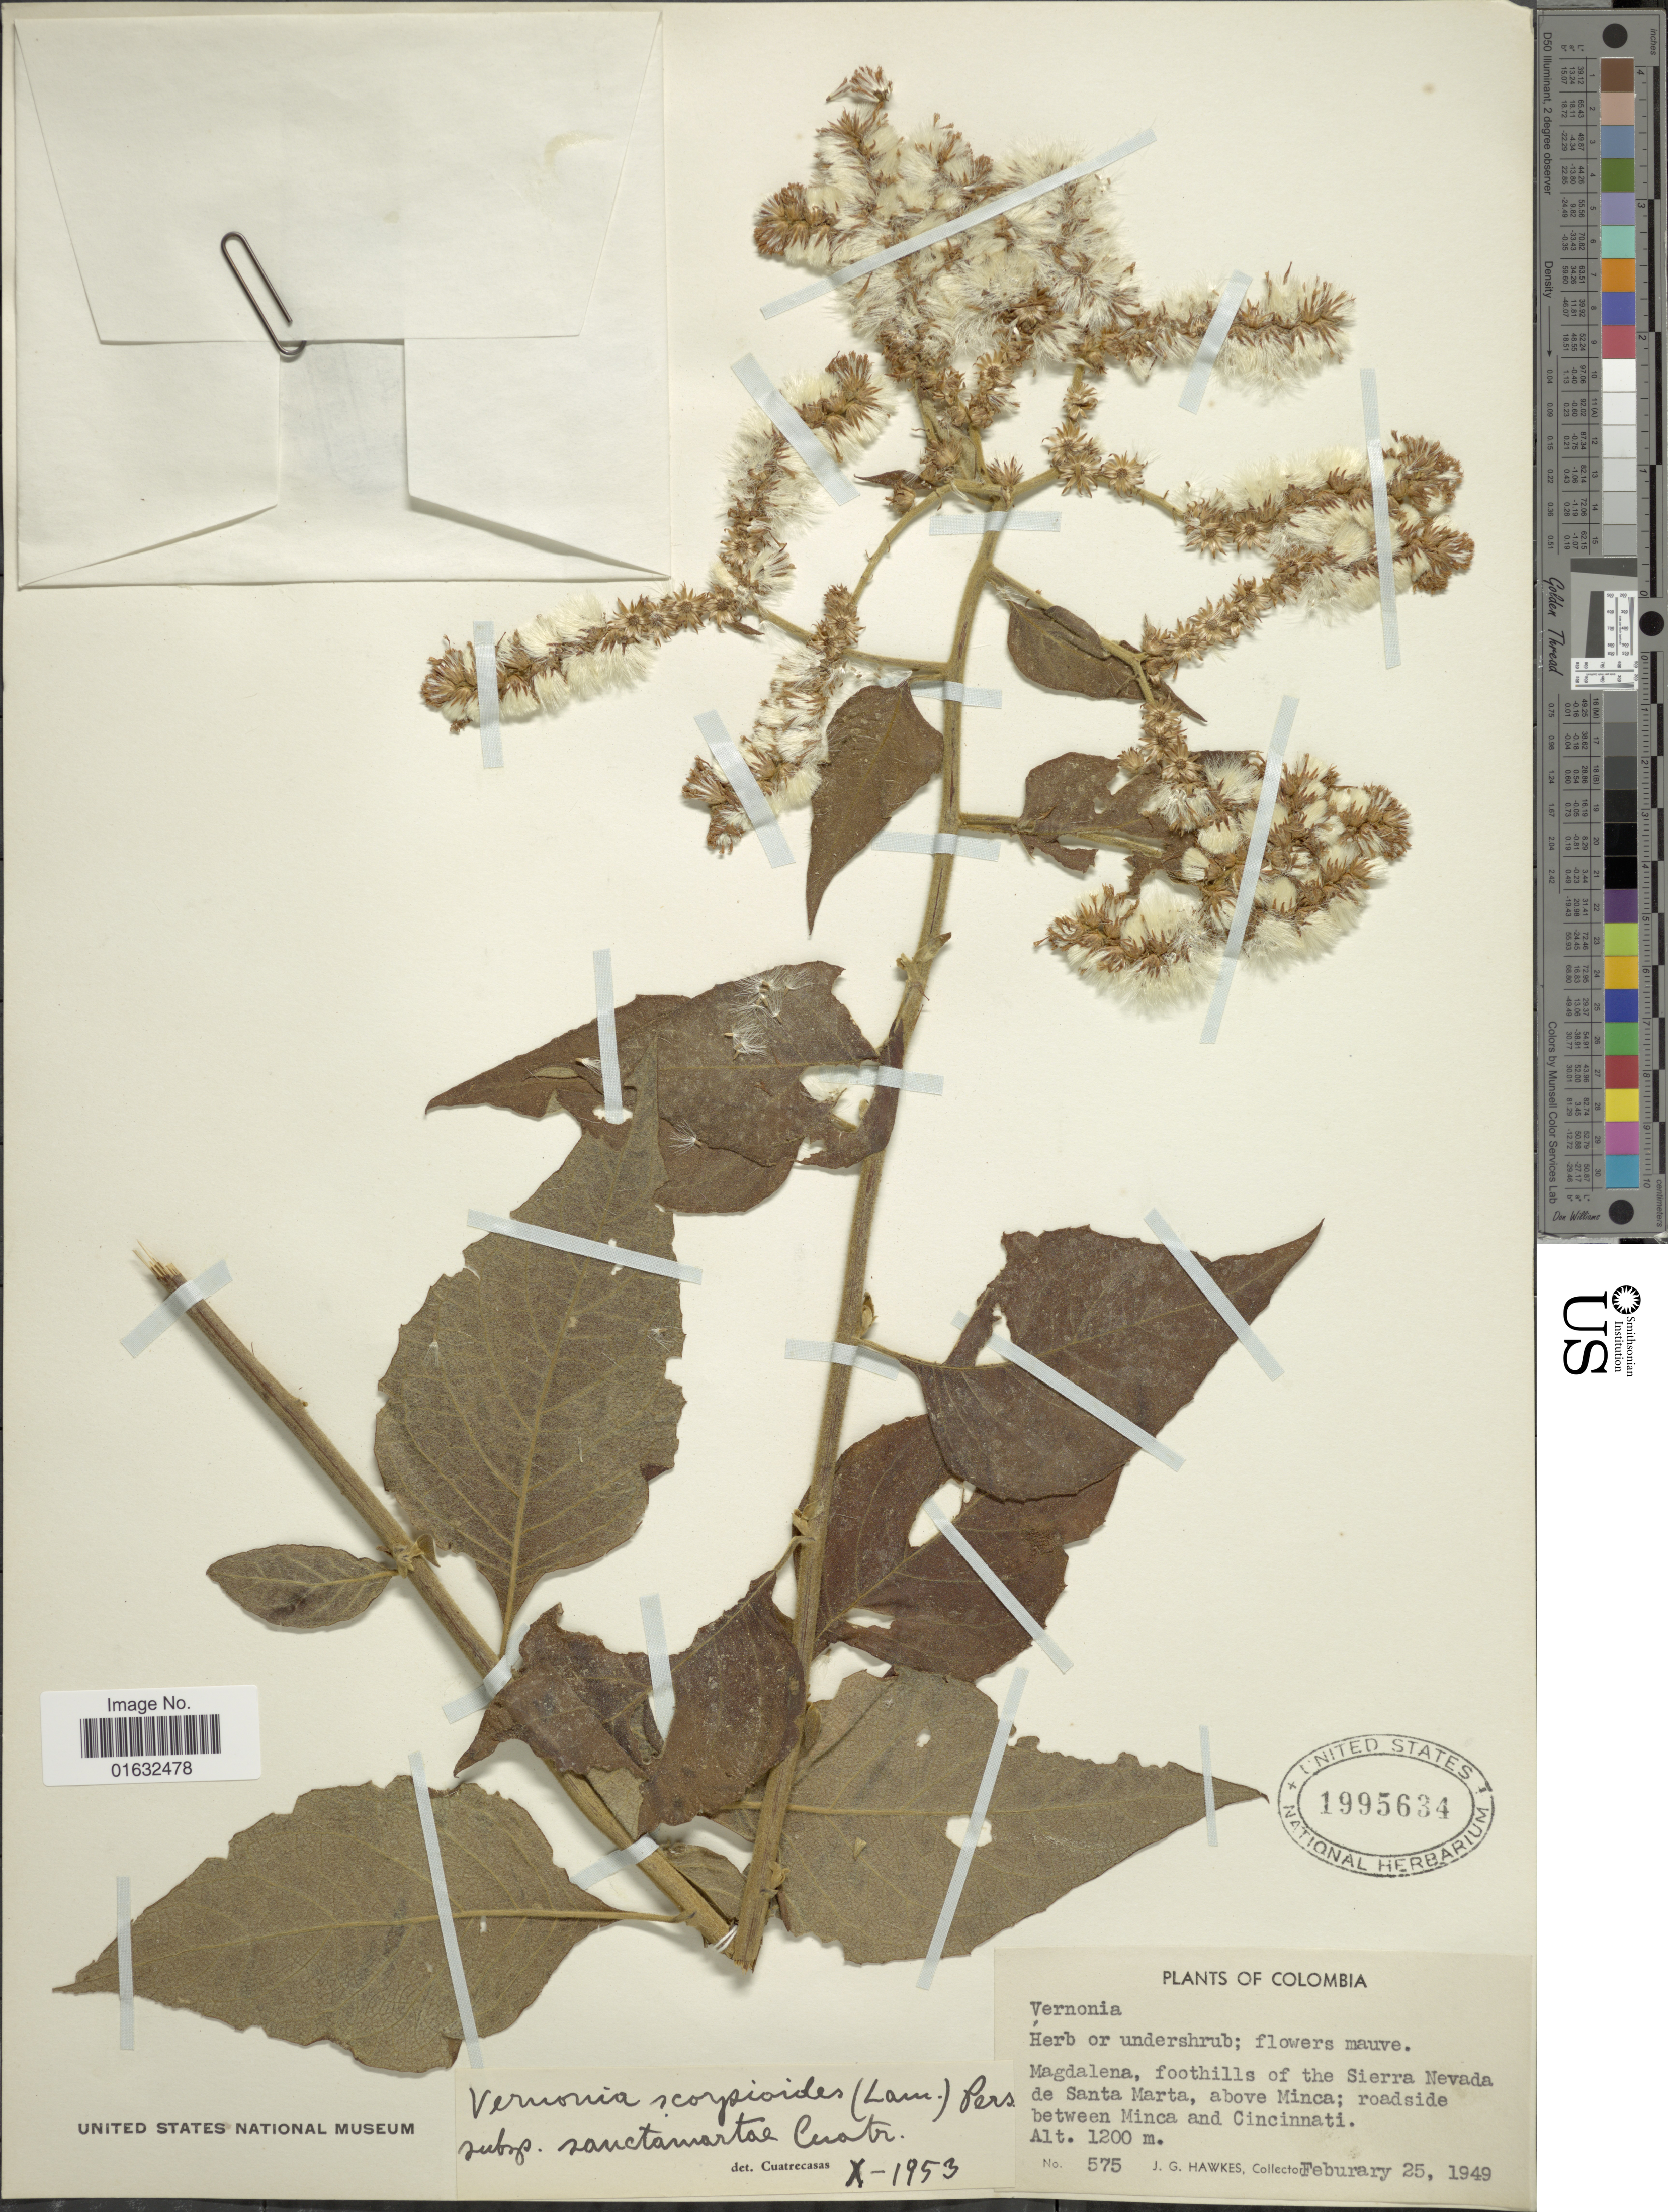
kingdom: Plantae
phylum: Tracheophyta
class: Magnoliopsida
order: Asterales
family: Asteraceae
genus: Cyrtocymura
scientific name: Cyrtocymura scorpioides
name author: (Lam.) H. Rob.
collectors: J. Hawkes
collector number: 575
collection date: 1949-02-25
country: Colombia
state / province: Magdalena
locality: Foothills of the Sierra Nevada de Santa Marta, above Minca; roadside between Minca and Cincinnati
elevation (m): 1200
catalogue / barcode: US 1995634